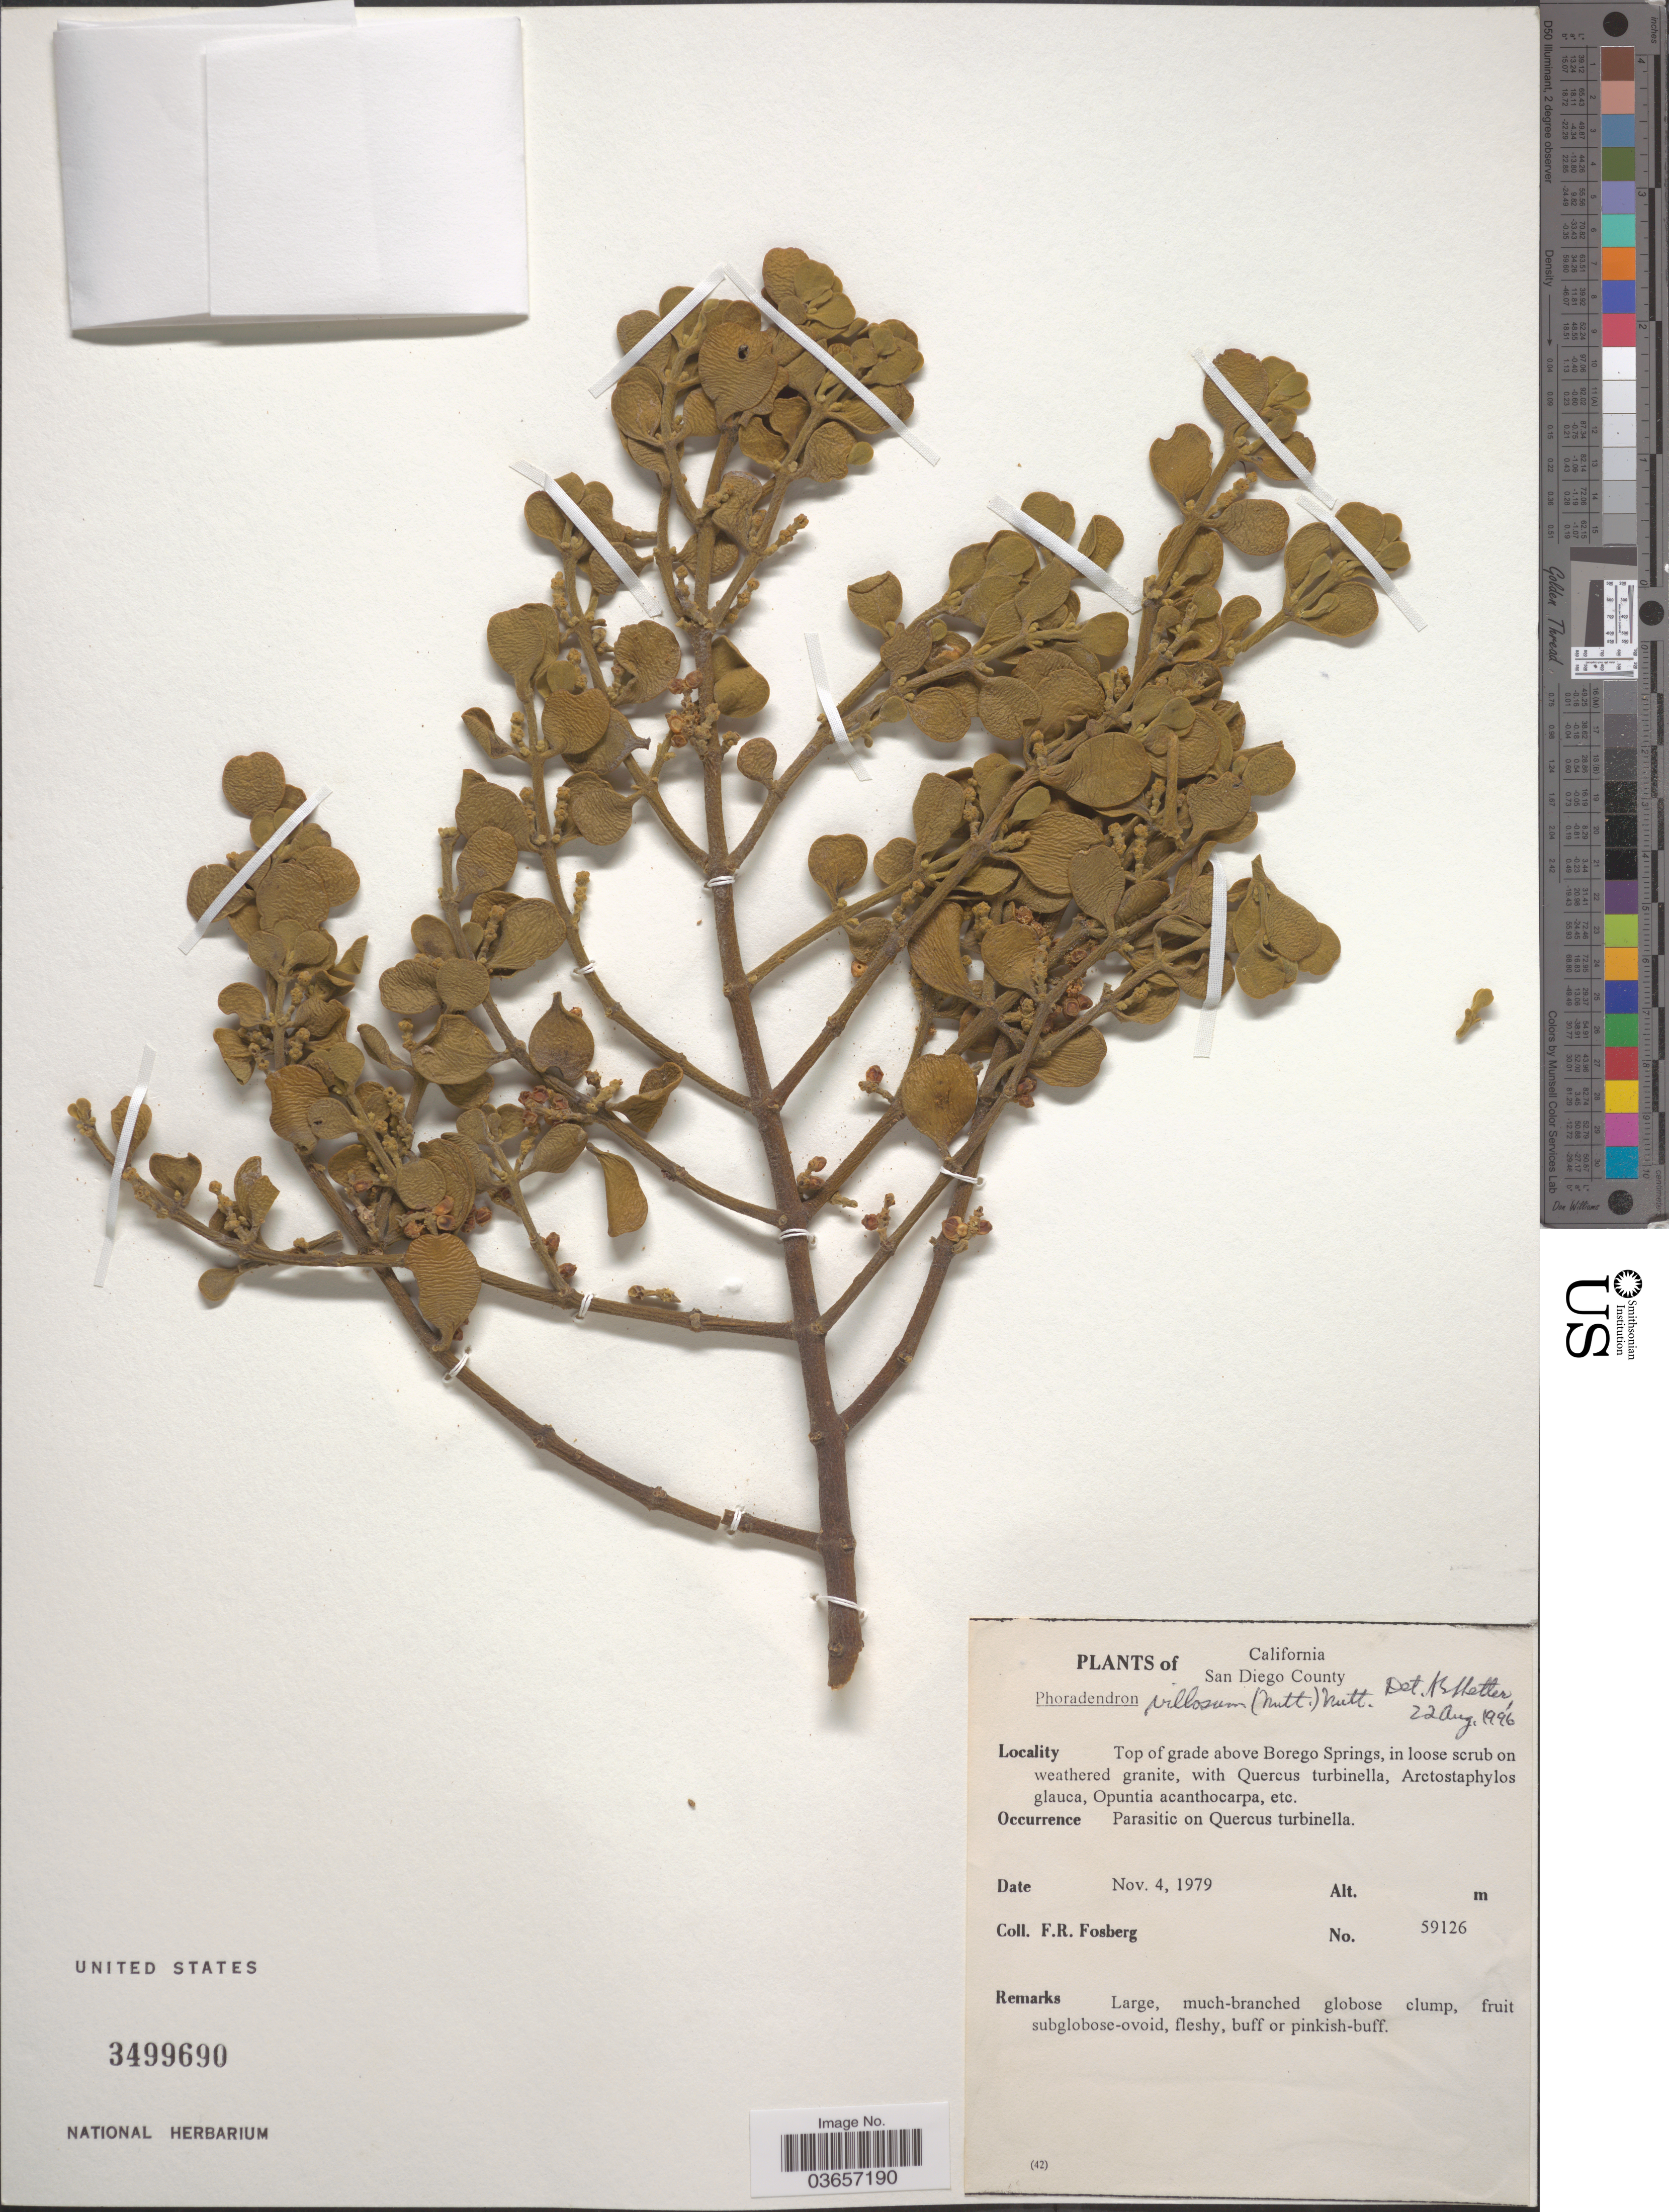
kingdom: Plantae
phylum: Tracheophyta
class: Magnoliopsida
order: Santalales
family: Viscaceae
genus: Phoradendron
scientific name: Phoradendron tomentosum subsp. tomentosum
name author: DC.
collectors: F. R. Fosberg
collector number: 59126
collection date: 1979-11-04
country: United States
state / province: California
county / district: San Diego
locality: San Diego County. Top of grade above Borego Springs.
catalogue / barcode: US 3499690